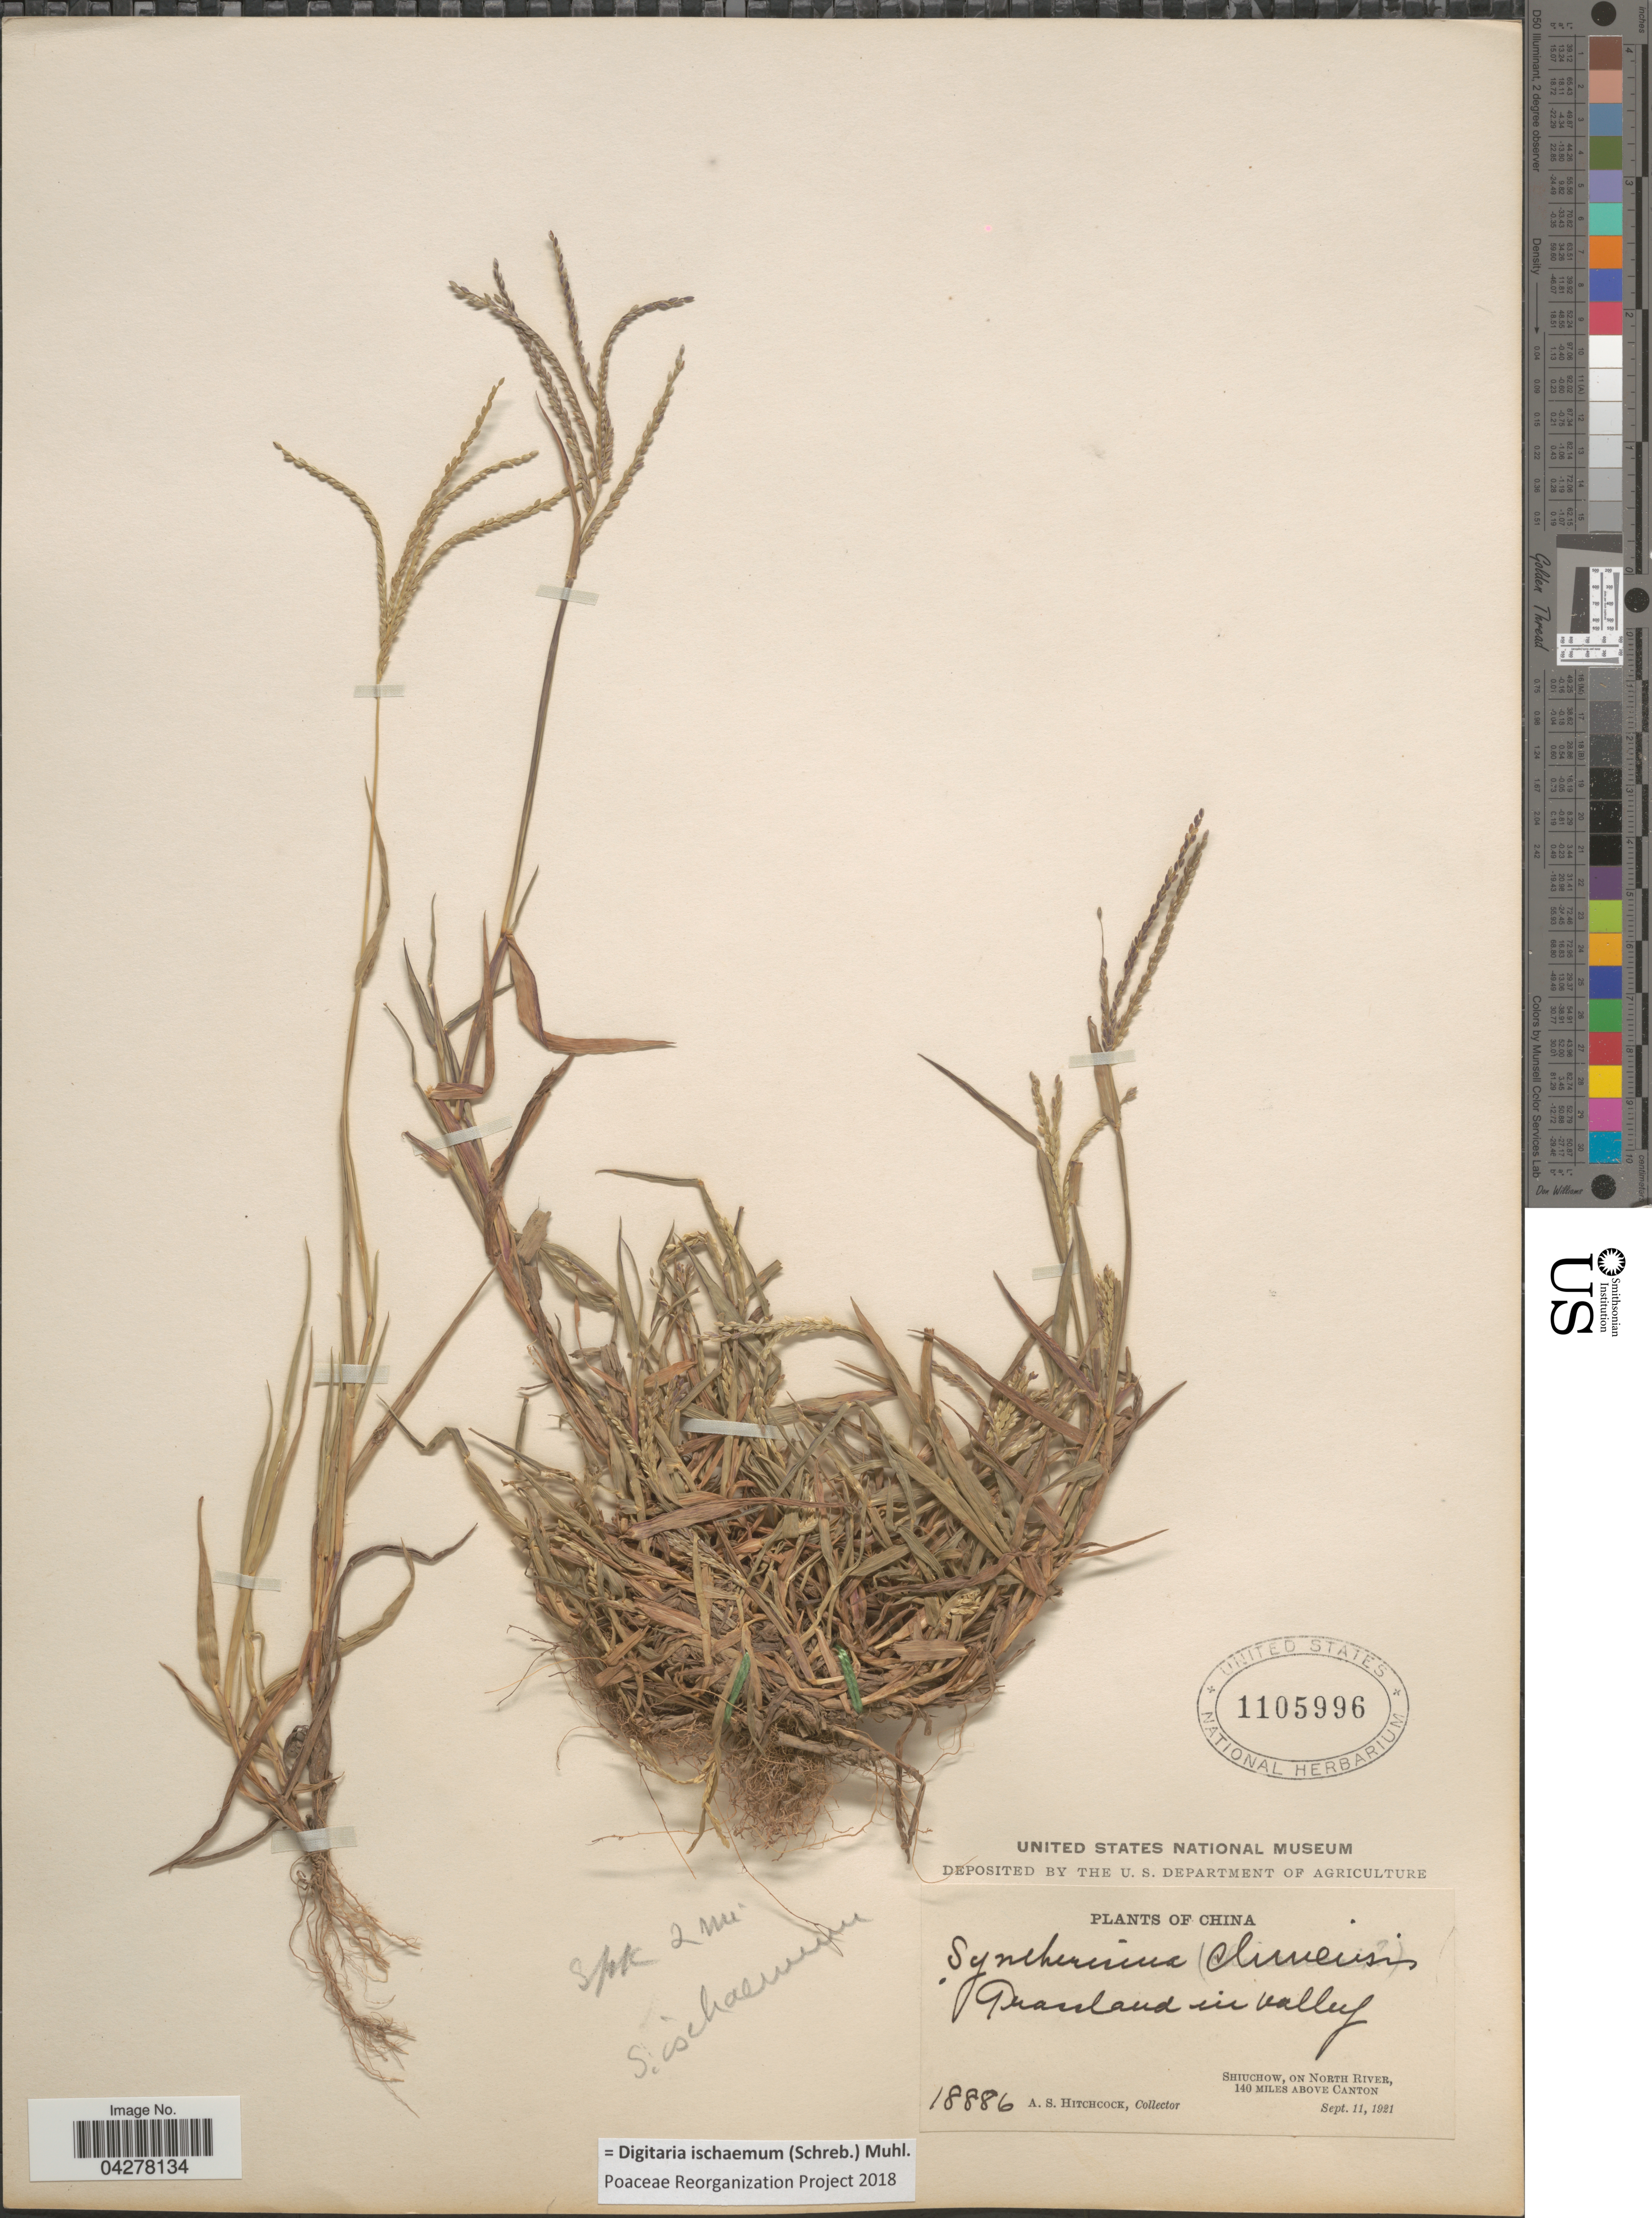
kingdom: Plantae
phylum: Tracheophyta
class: Liliopsida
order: Poales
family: Poaceae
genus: Digitaria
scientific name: Digitaria ischaemum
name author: (Schreber) Schreber ex Muhl.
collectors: A. S. Hitchcock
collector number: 18886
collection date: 1921-09-11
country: China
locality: Grassland in valley. Shiuchow, on North River, 140 miles above Canton.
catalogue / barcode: US 1105996